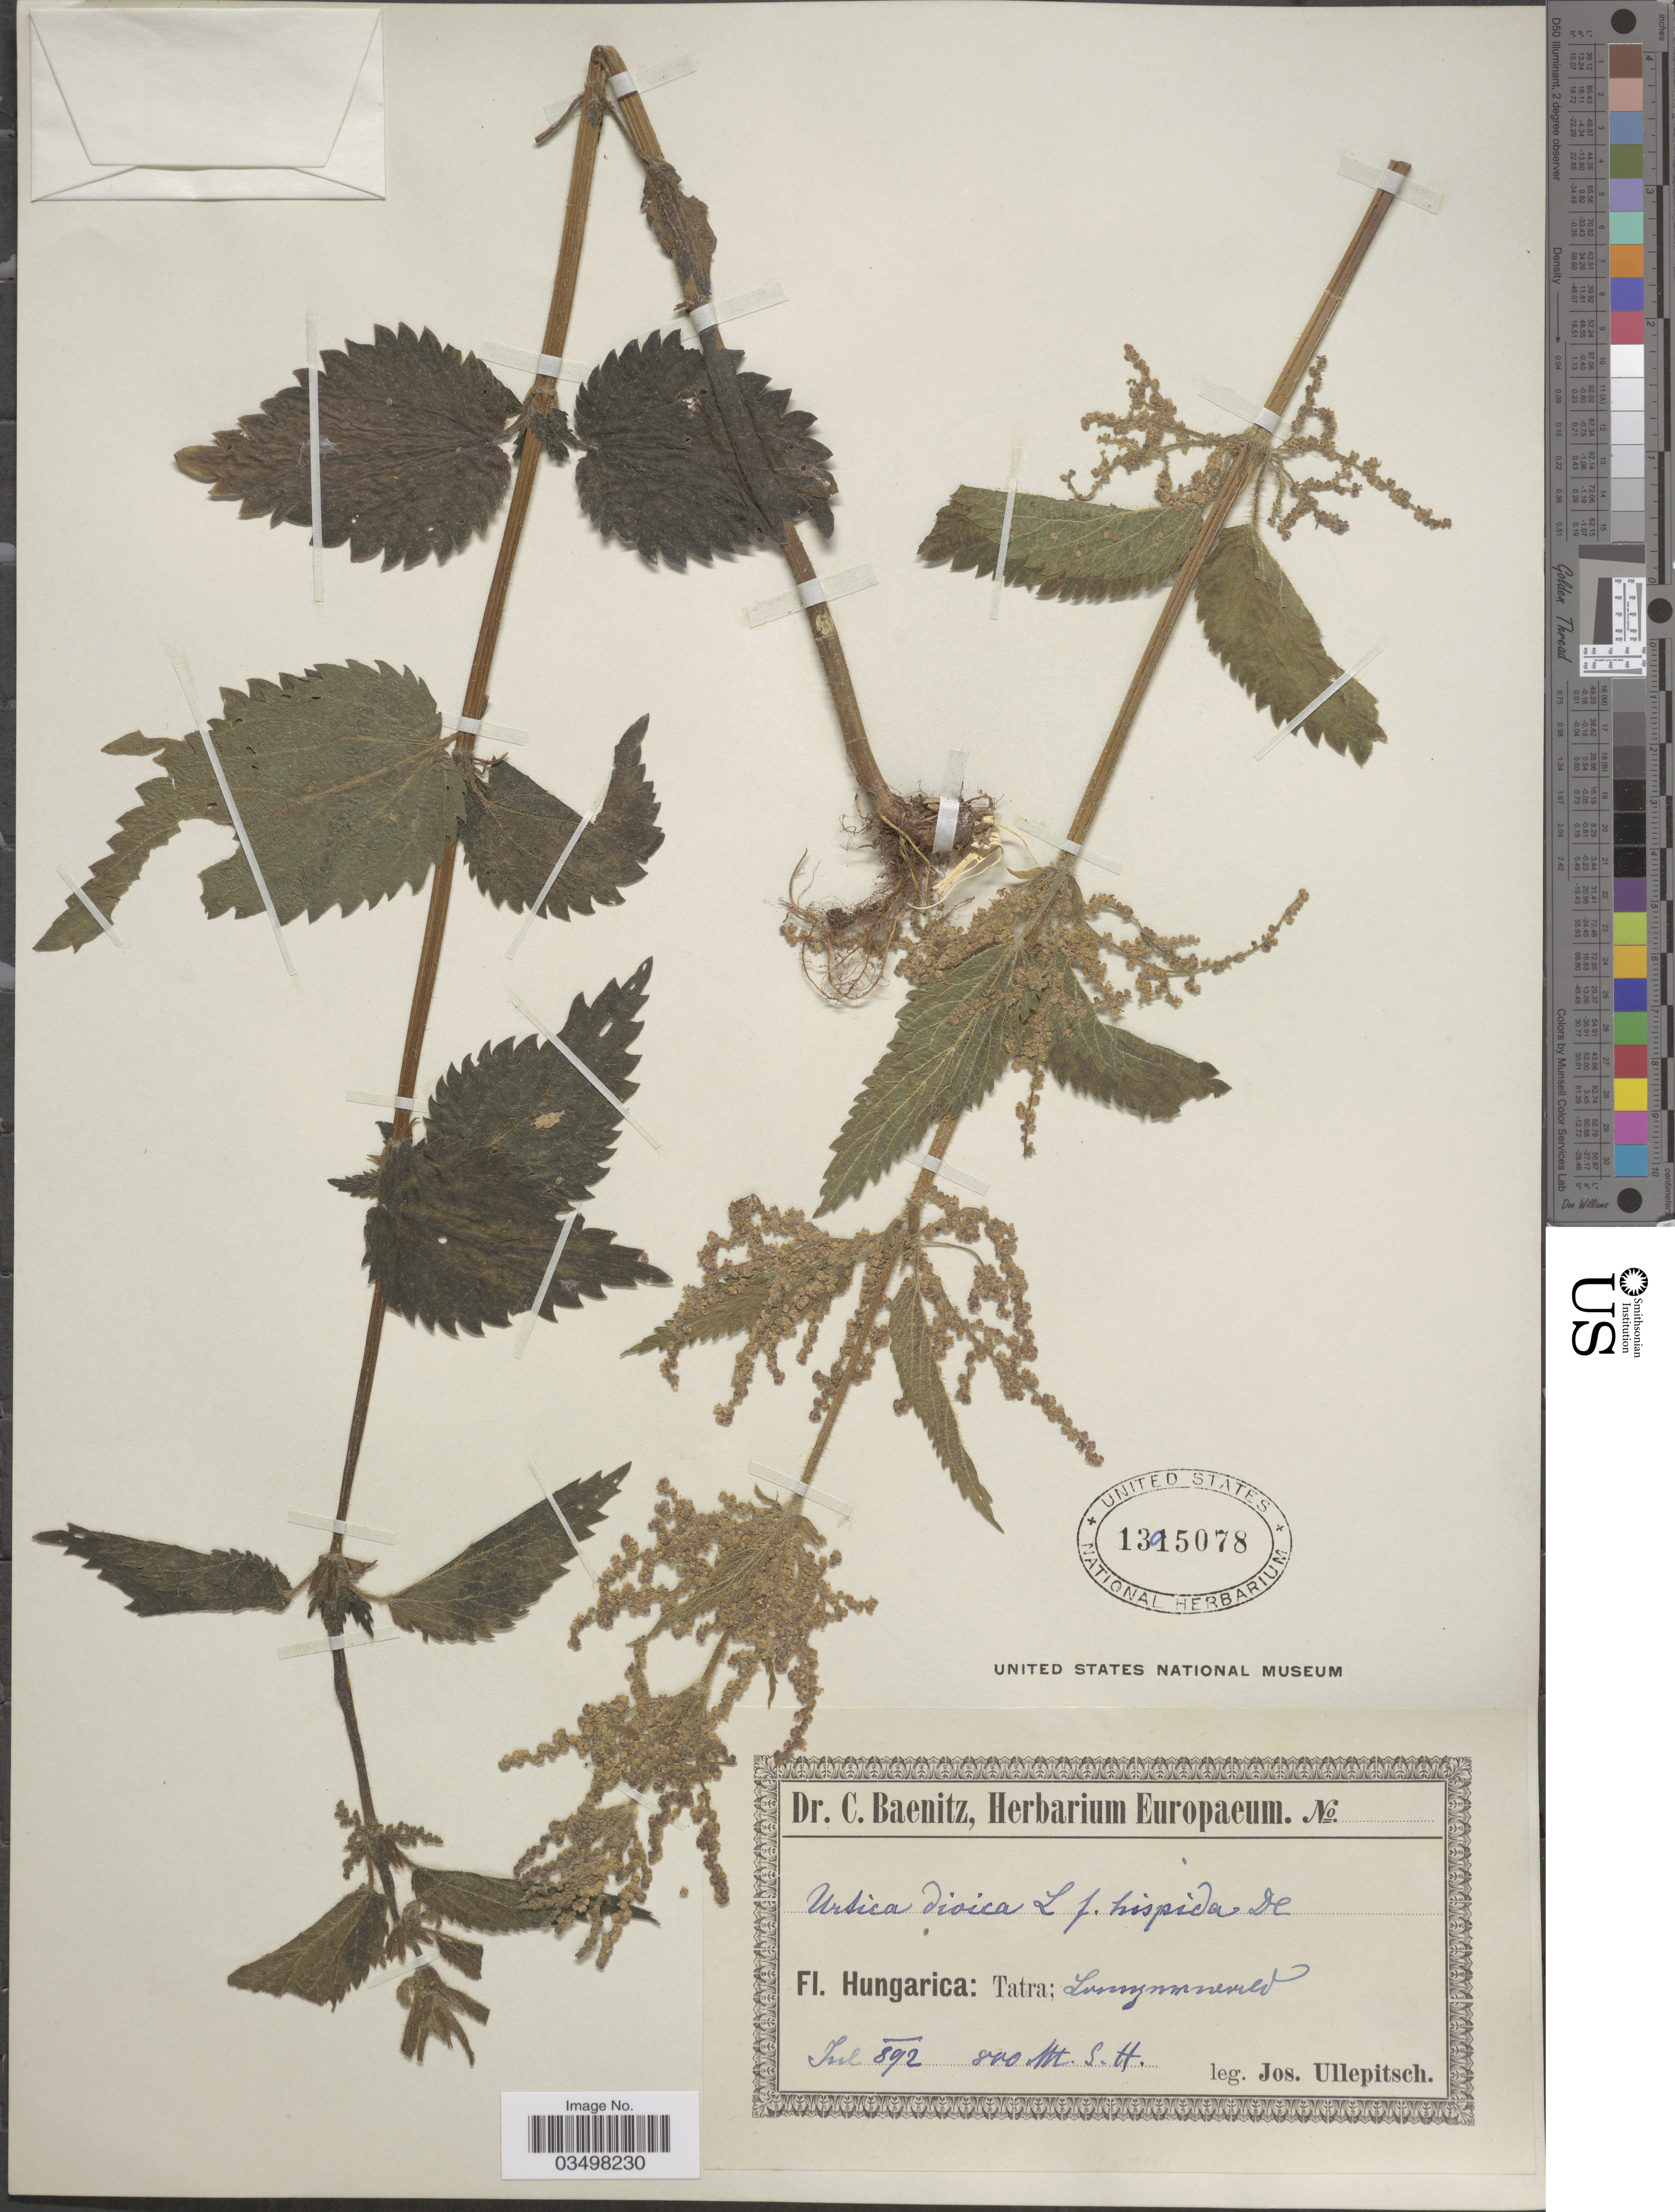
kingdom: Plantae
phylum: Tracheophyta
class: Magnoliopsida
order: Rosales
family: Urticaceae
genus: Urtica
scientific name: Urtica dioica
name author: L.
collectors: J. Ullepitsch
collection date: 1892-07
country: Hungary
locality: Hungarica: Tatra; Lungumwald*.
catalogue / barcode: US 1395078